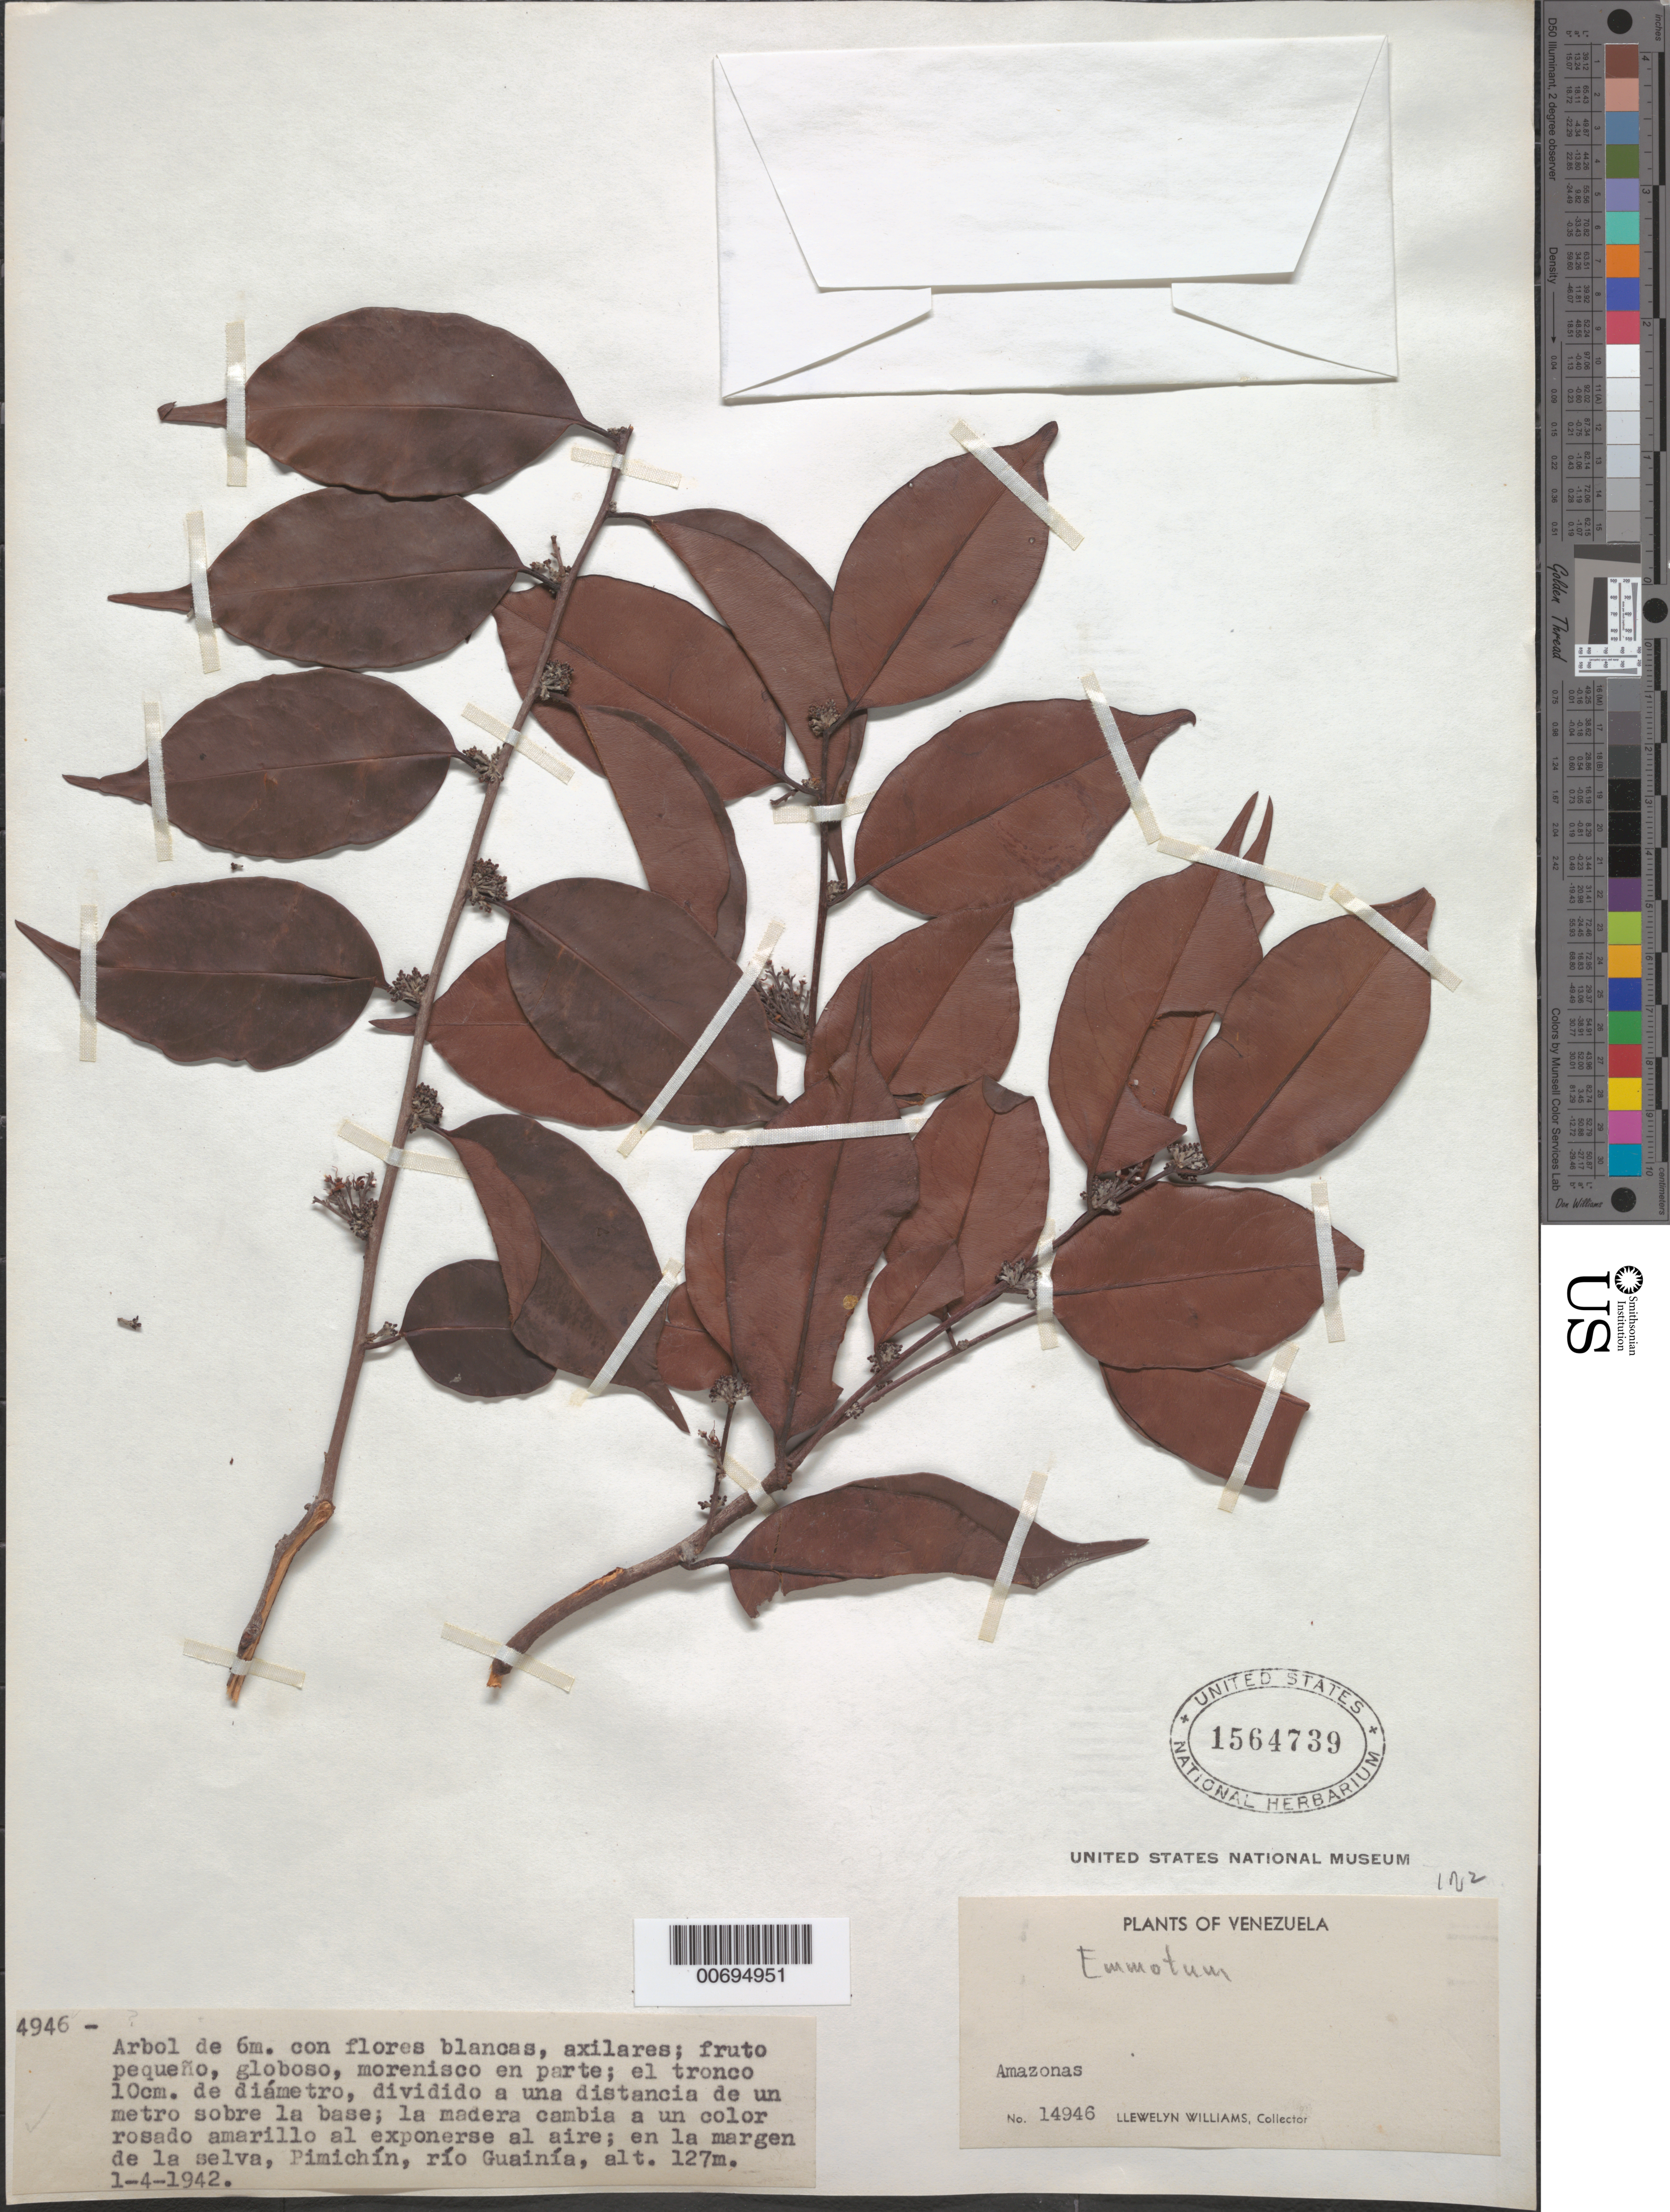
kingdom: Plantae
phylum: Tracheophyta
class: Magnoliopsida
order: Metteniusales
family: Metteniusaceae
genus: Emmotum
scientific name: Emmotum glabrum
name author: Benth. ex Miers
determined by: Howard, R. A.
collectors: Ll. Williams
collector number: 14946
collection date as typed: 1-Apr-42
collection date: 1942-04-01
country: Venezuela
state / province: Amazonas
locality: Caño Pimichín, Río Guainía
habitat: Forest edge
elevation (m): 120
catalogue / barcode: US 1564739